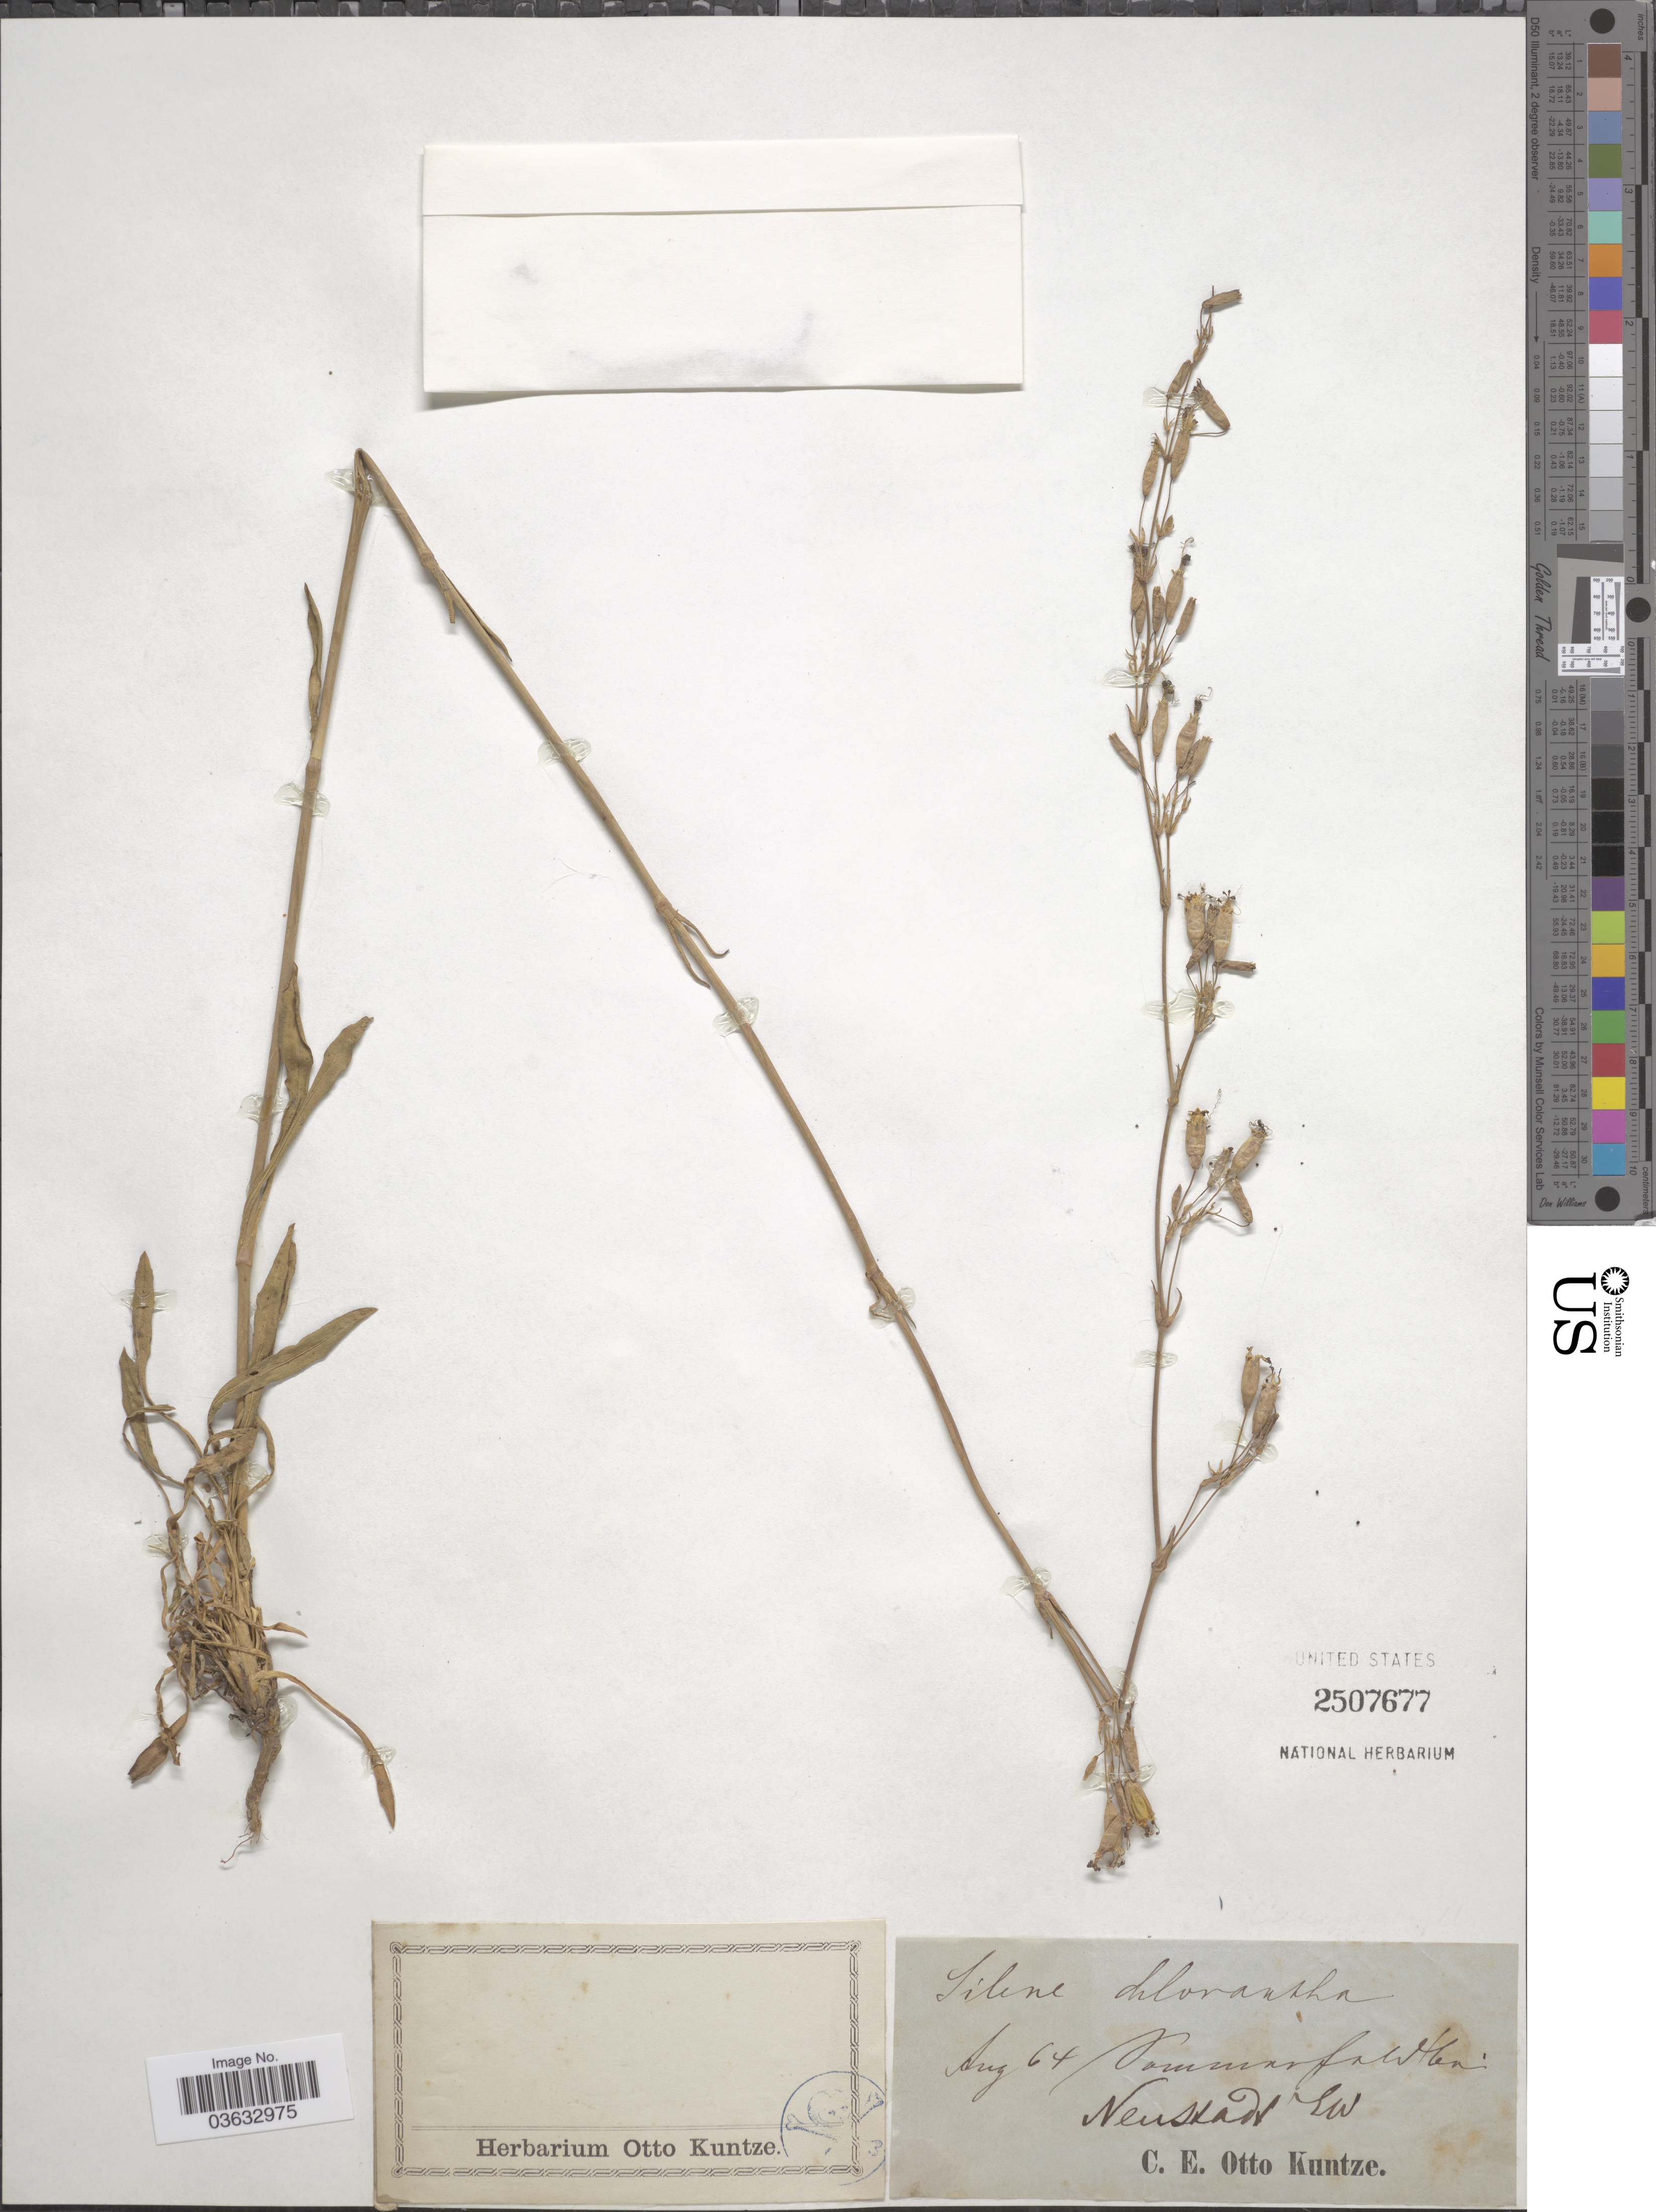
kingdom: Plantae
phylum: Tracheophyta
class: Magnoliopsida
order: Caryophyllales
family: Caryophyllaceae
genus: Silene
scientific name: Silene chlorantha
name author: (Willd.) Ehrh.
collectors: C.E.O. Kuntze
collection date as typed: Transcribed d/m/y: /8/64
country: Germany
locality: Pommerfelden, Neustadt SW.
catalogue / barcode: US 2507677